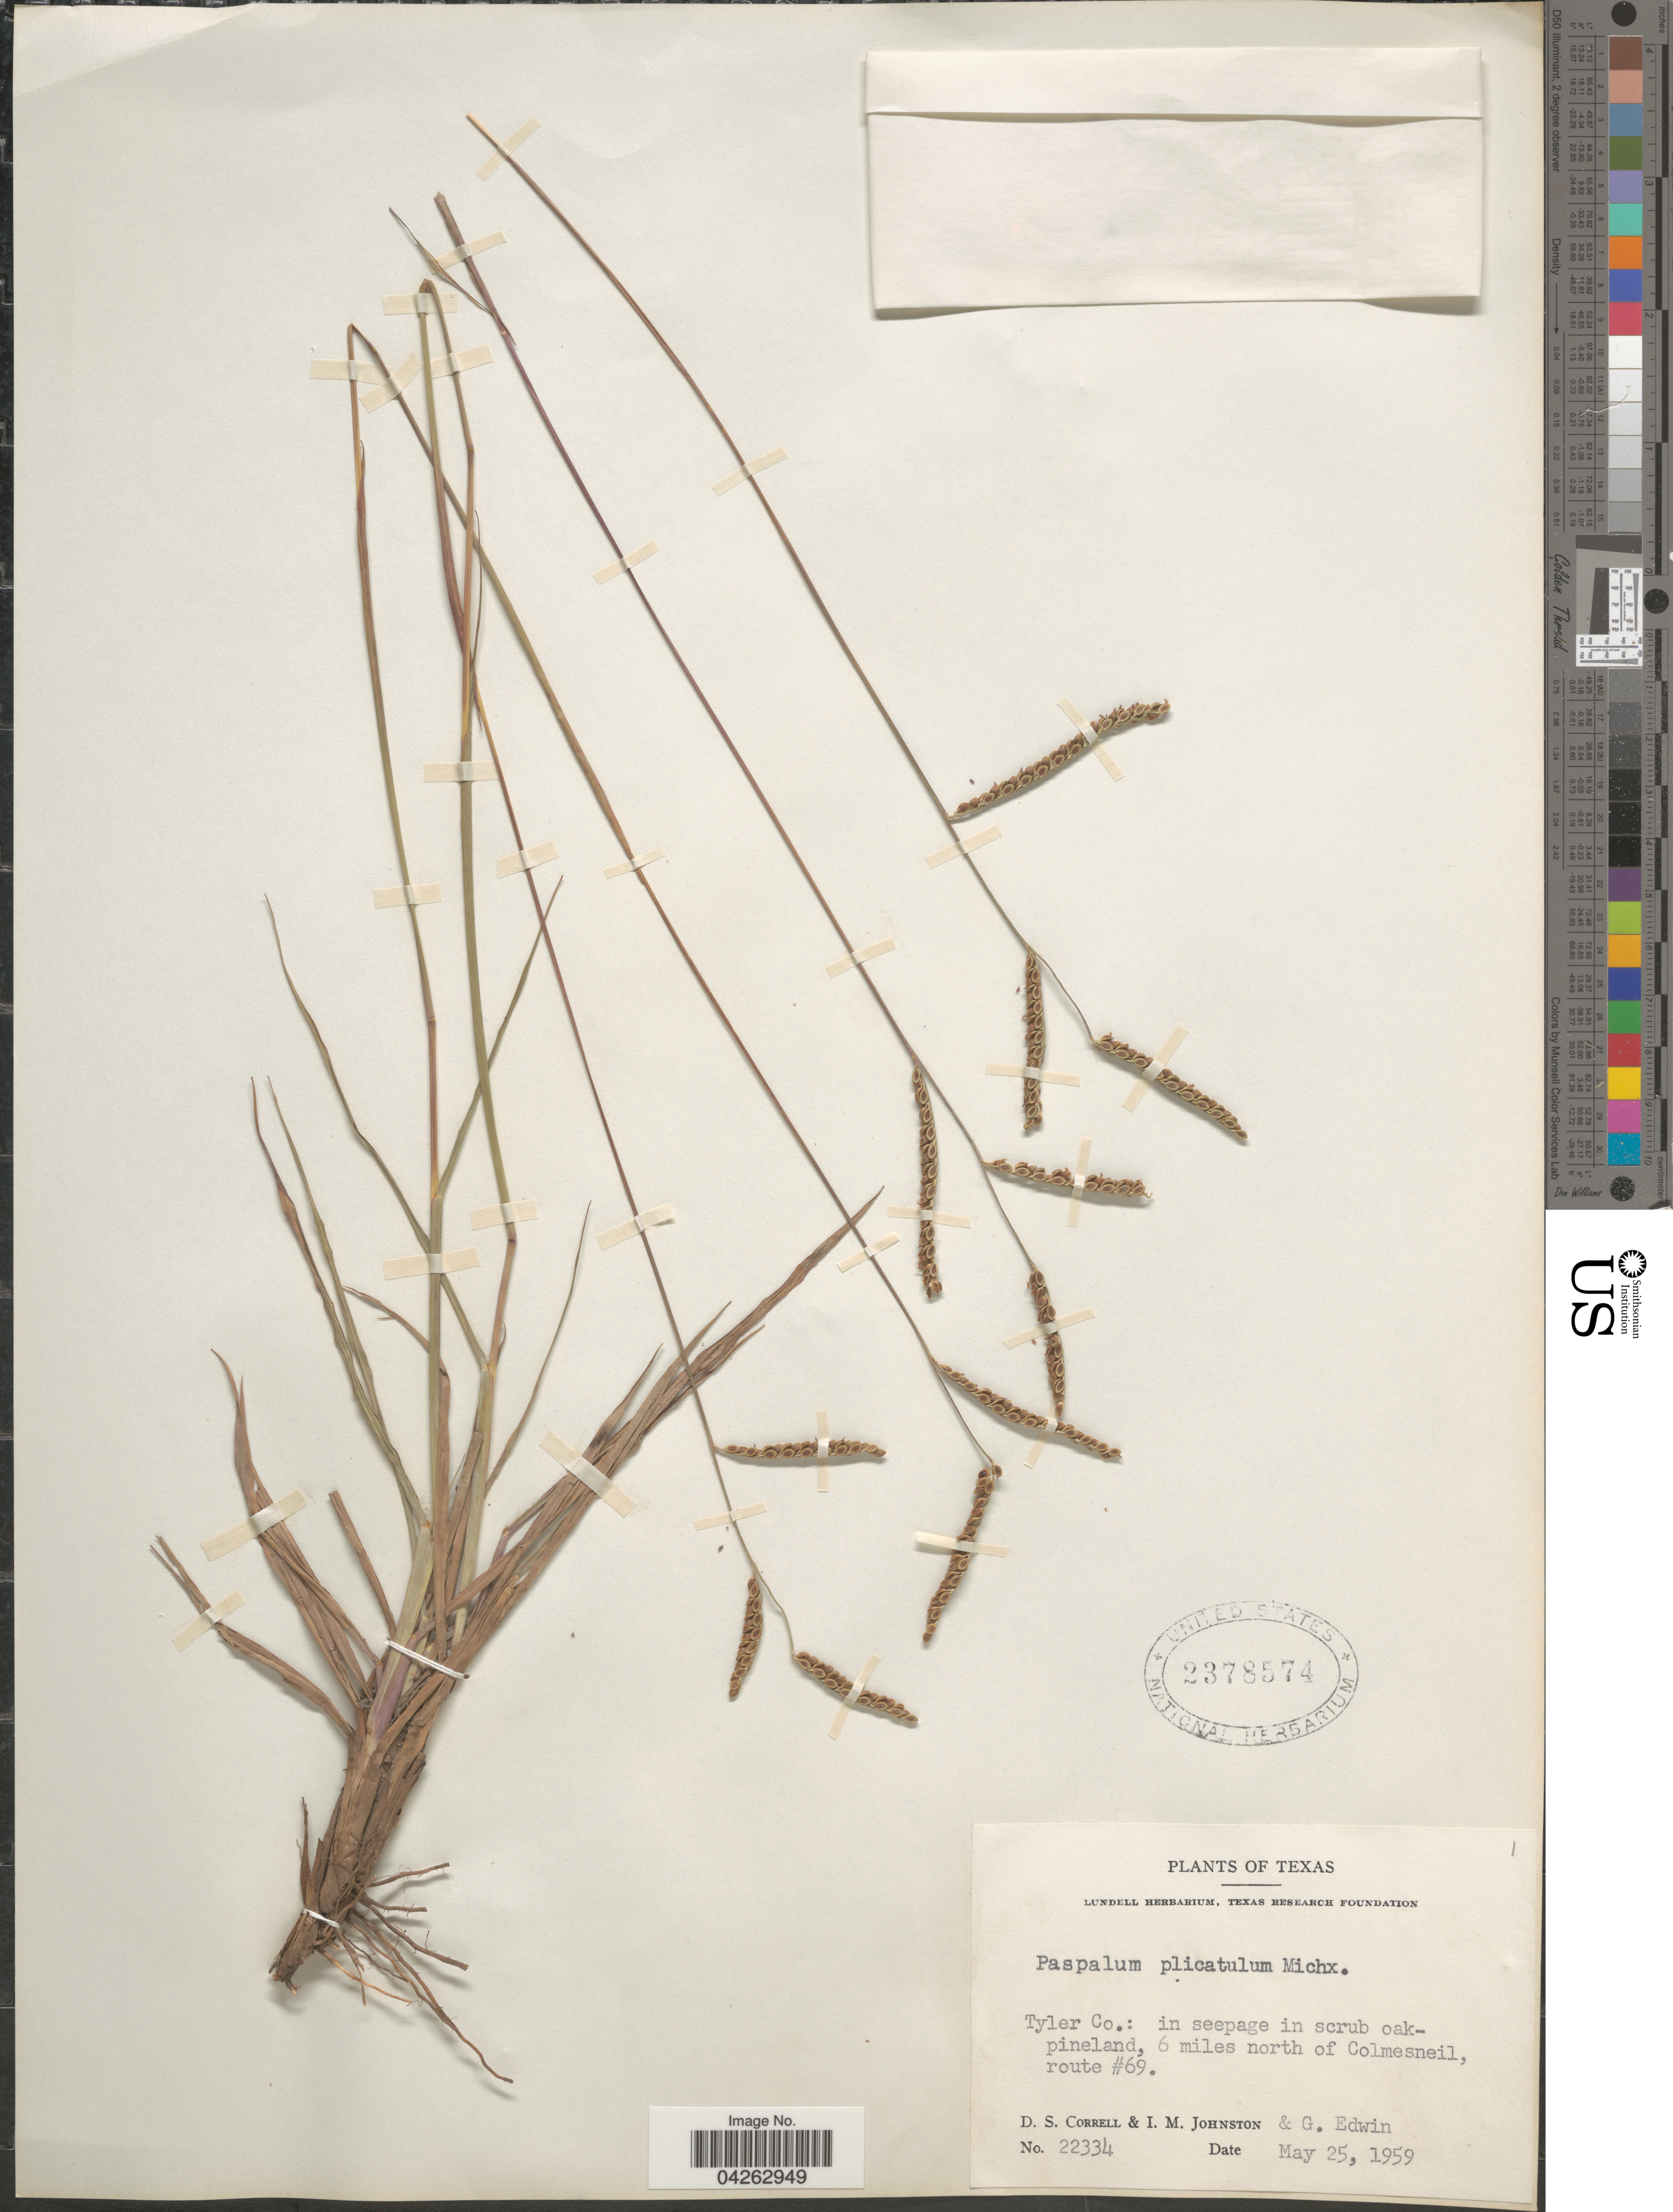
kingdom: Plantae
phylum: Tracheophyta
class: Liliopsida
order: Poales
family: Poaceae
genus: Paspalum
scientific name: Paspalum plicatulum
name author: Michx.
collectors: D. S. Correll, I.M. Johnston & G. Edwin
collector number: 22334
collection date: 1959-05-25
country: United States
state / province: Texas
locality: Tyler Co.: 6 miles north of Colmesneil, route #69.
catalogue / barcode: US 2378574